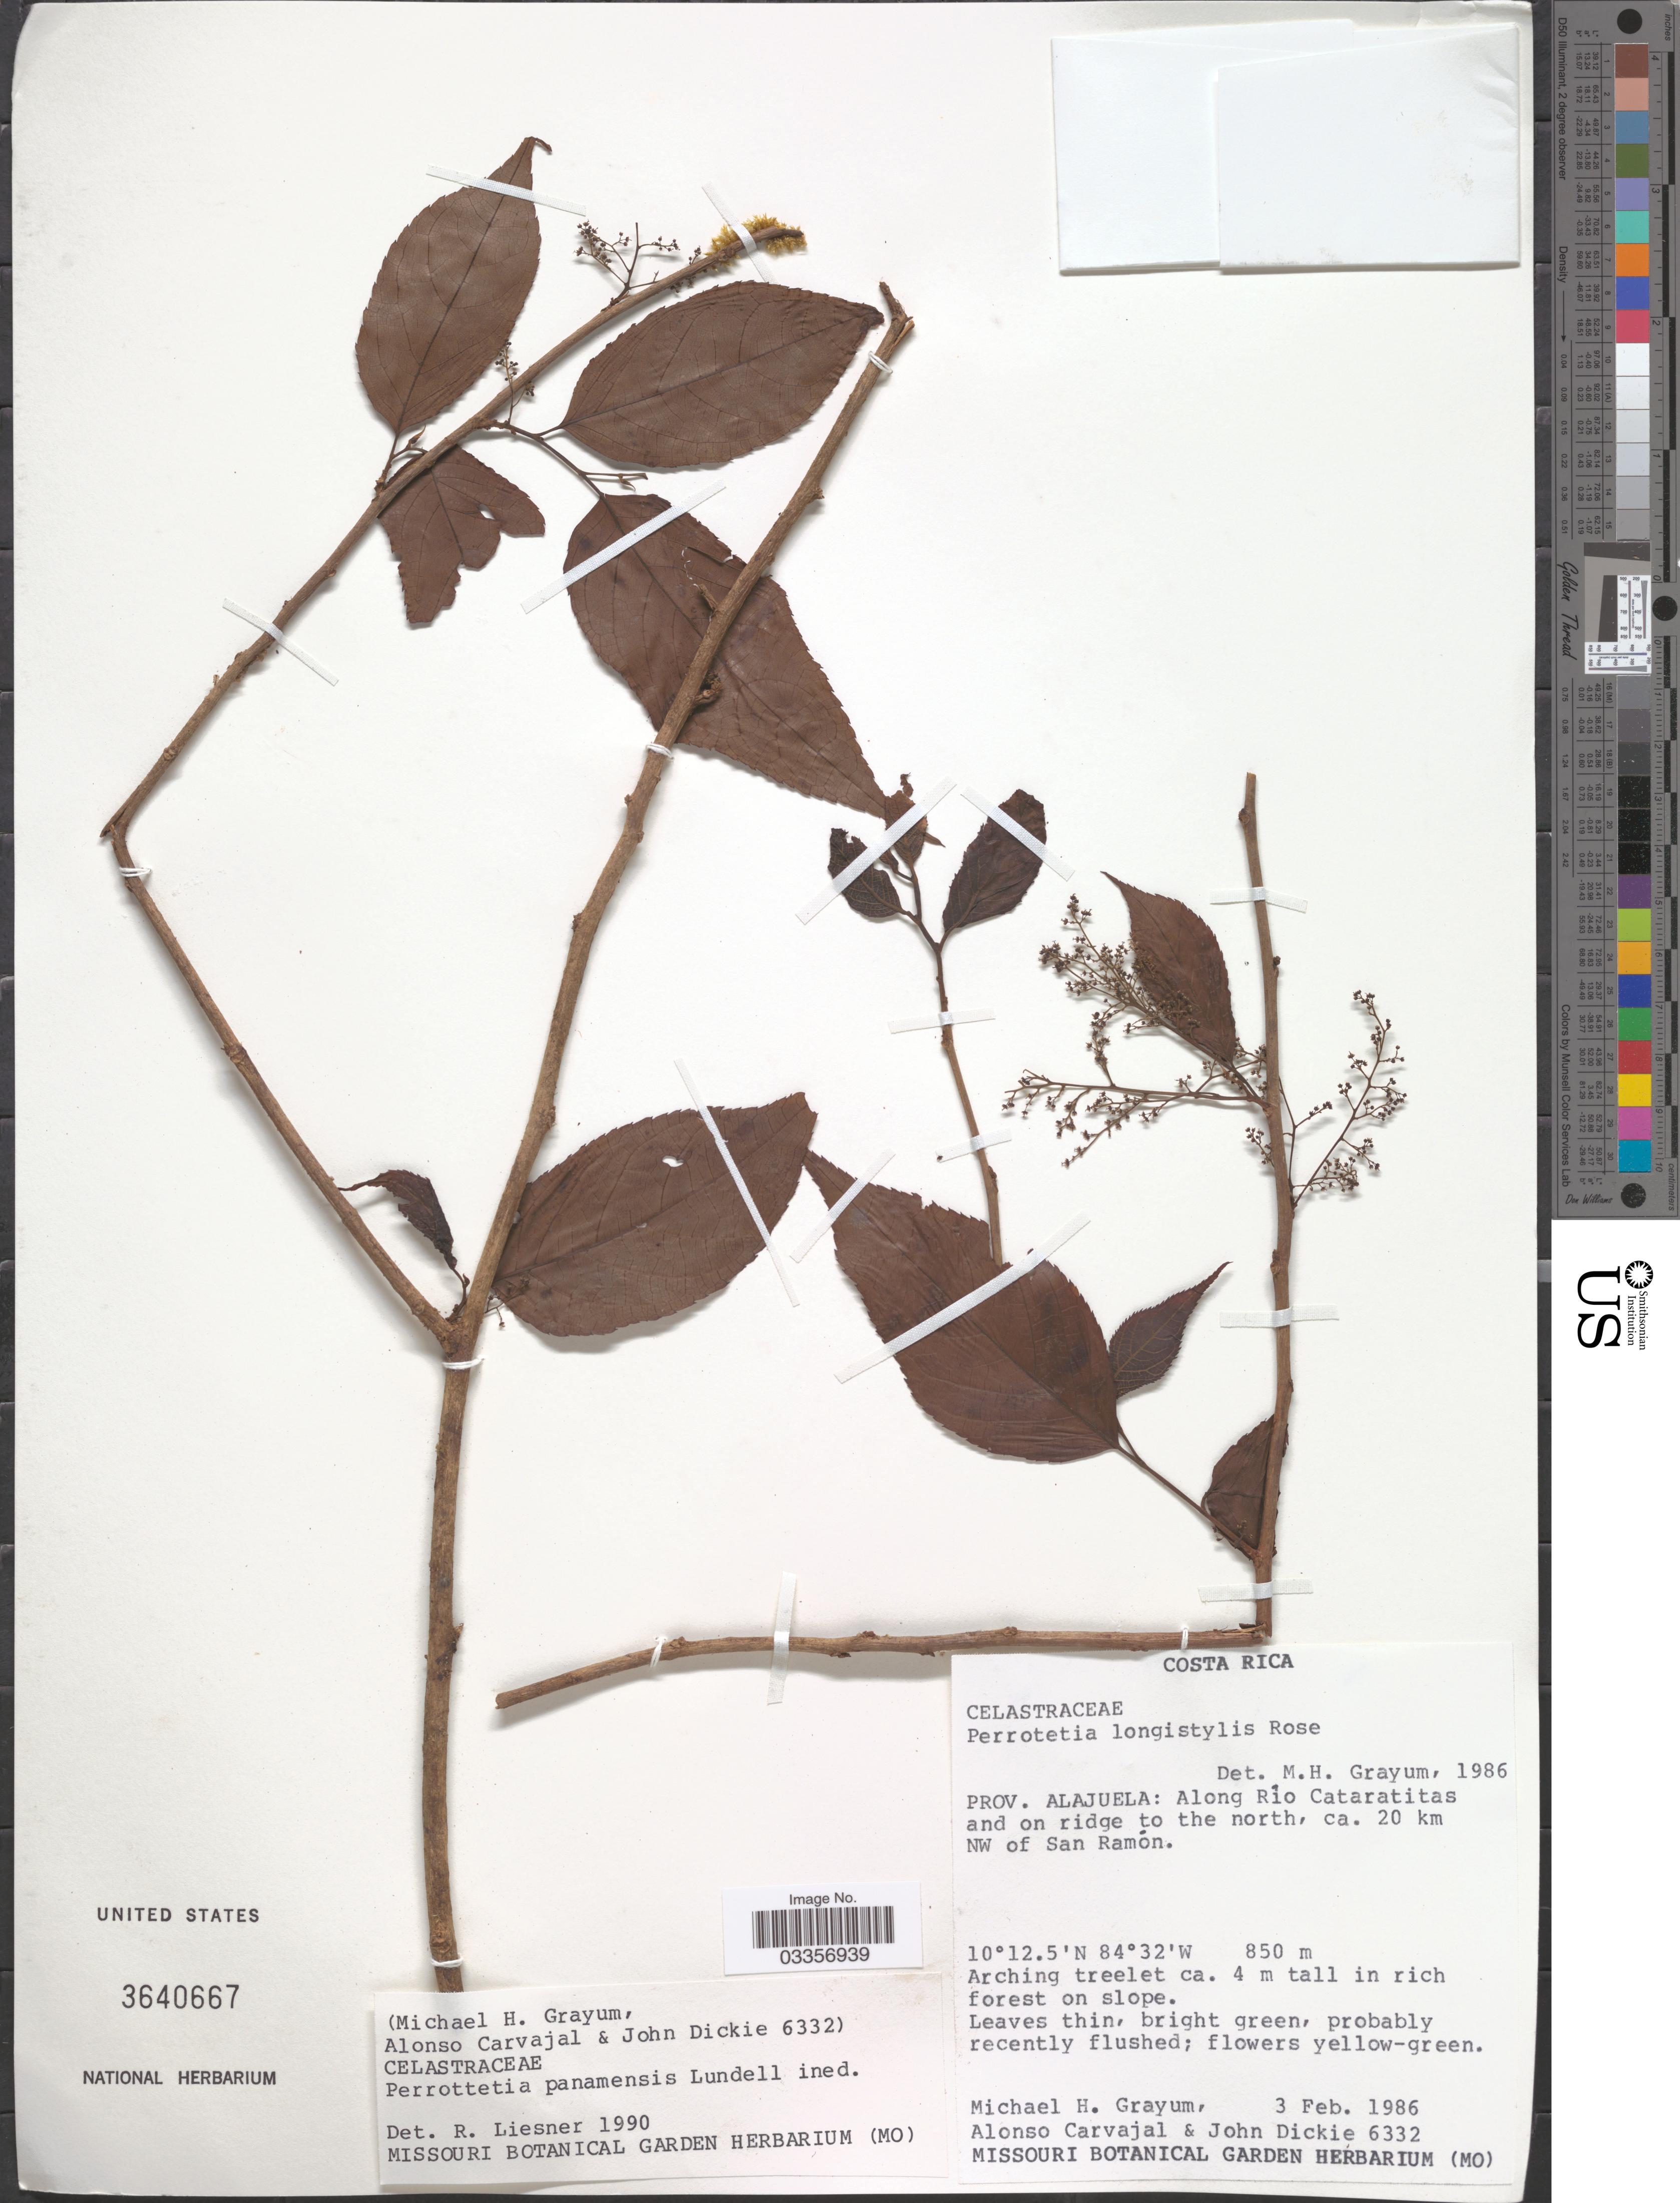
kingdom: Plantae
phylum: Tracheophyta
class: Magnoliopsida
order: Huerteales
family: Dipentodontaceae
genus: Perrottetia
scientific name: Perrottetia longistylis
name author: Rose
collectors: M. H. Grayum, A. Carvajal & J. Dickie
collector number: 6332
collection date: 1986-02-03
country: Costa Rica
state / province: Alajuela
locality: Along Río Cataritas and on ridge to the north, ca. 20 km NW of San Ramón.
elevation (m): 850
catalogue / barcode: US 3640667